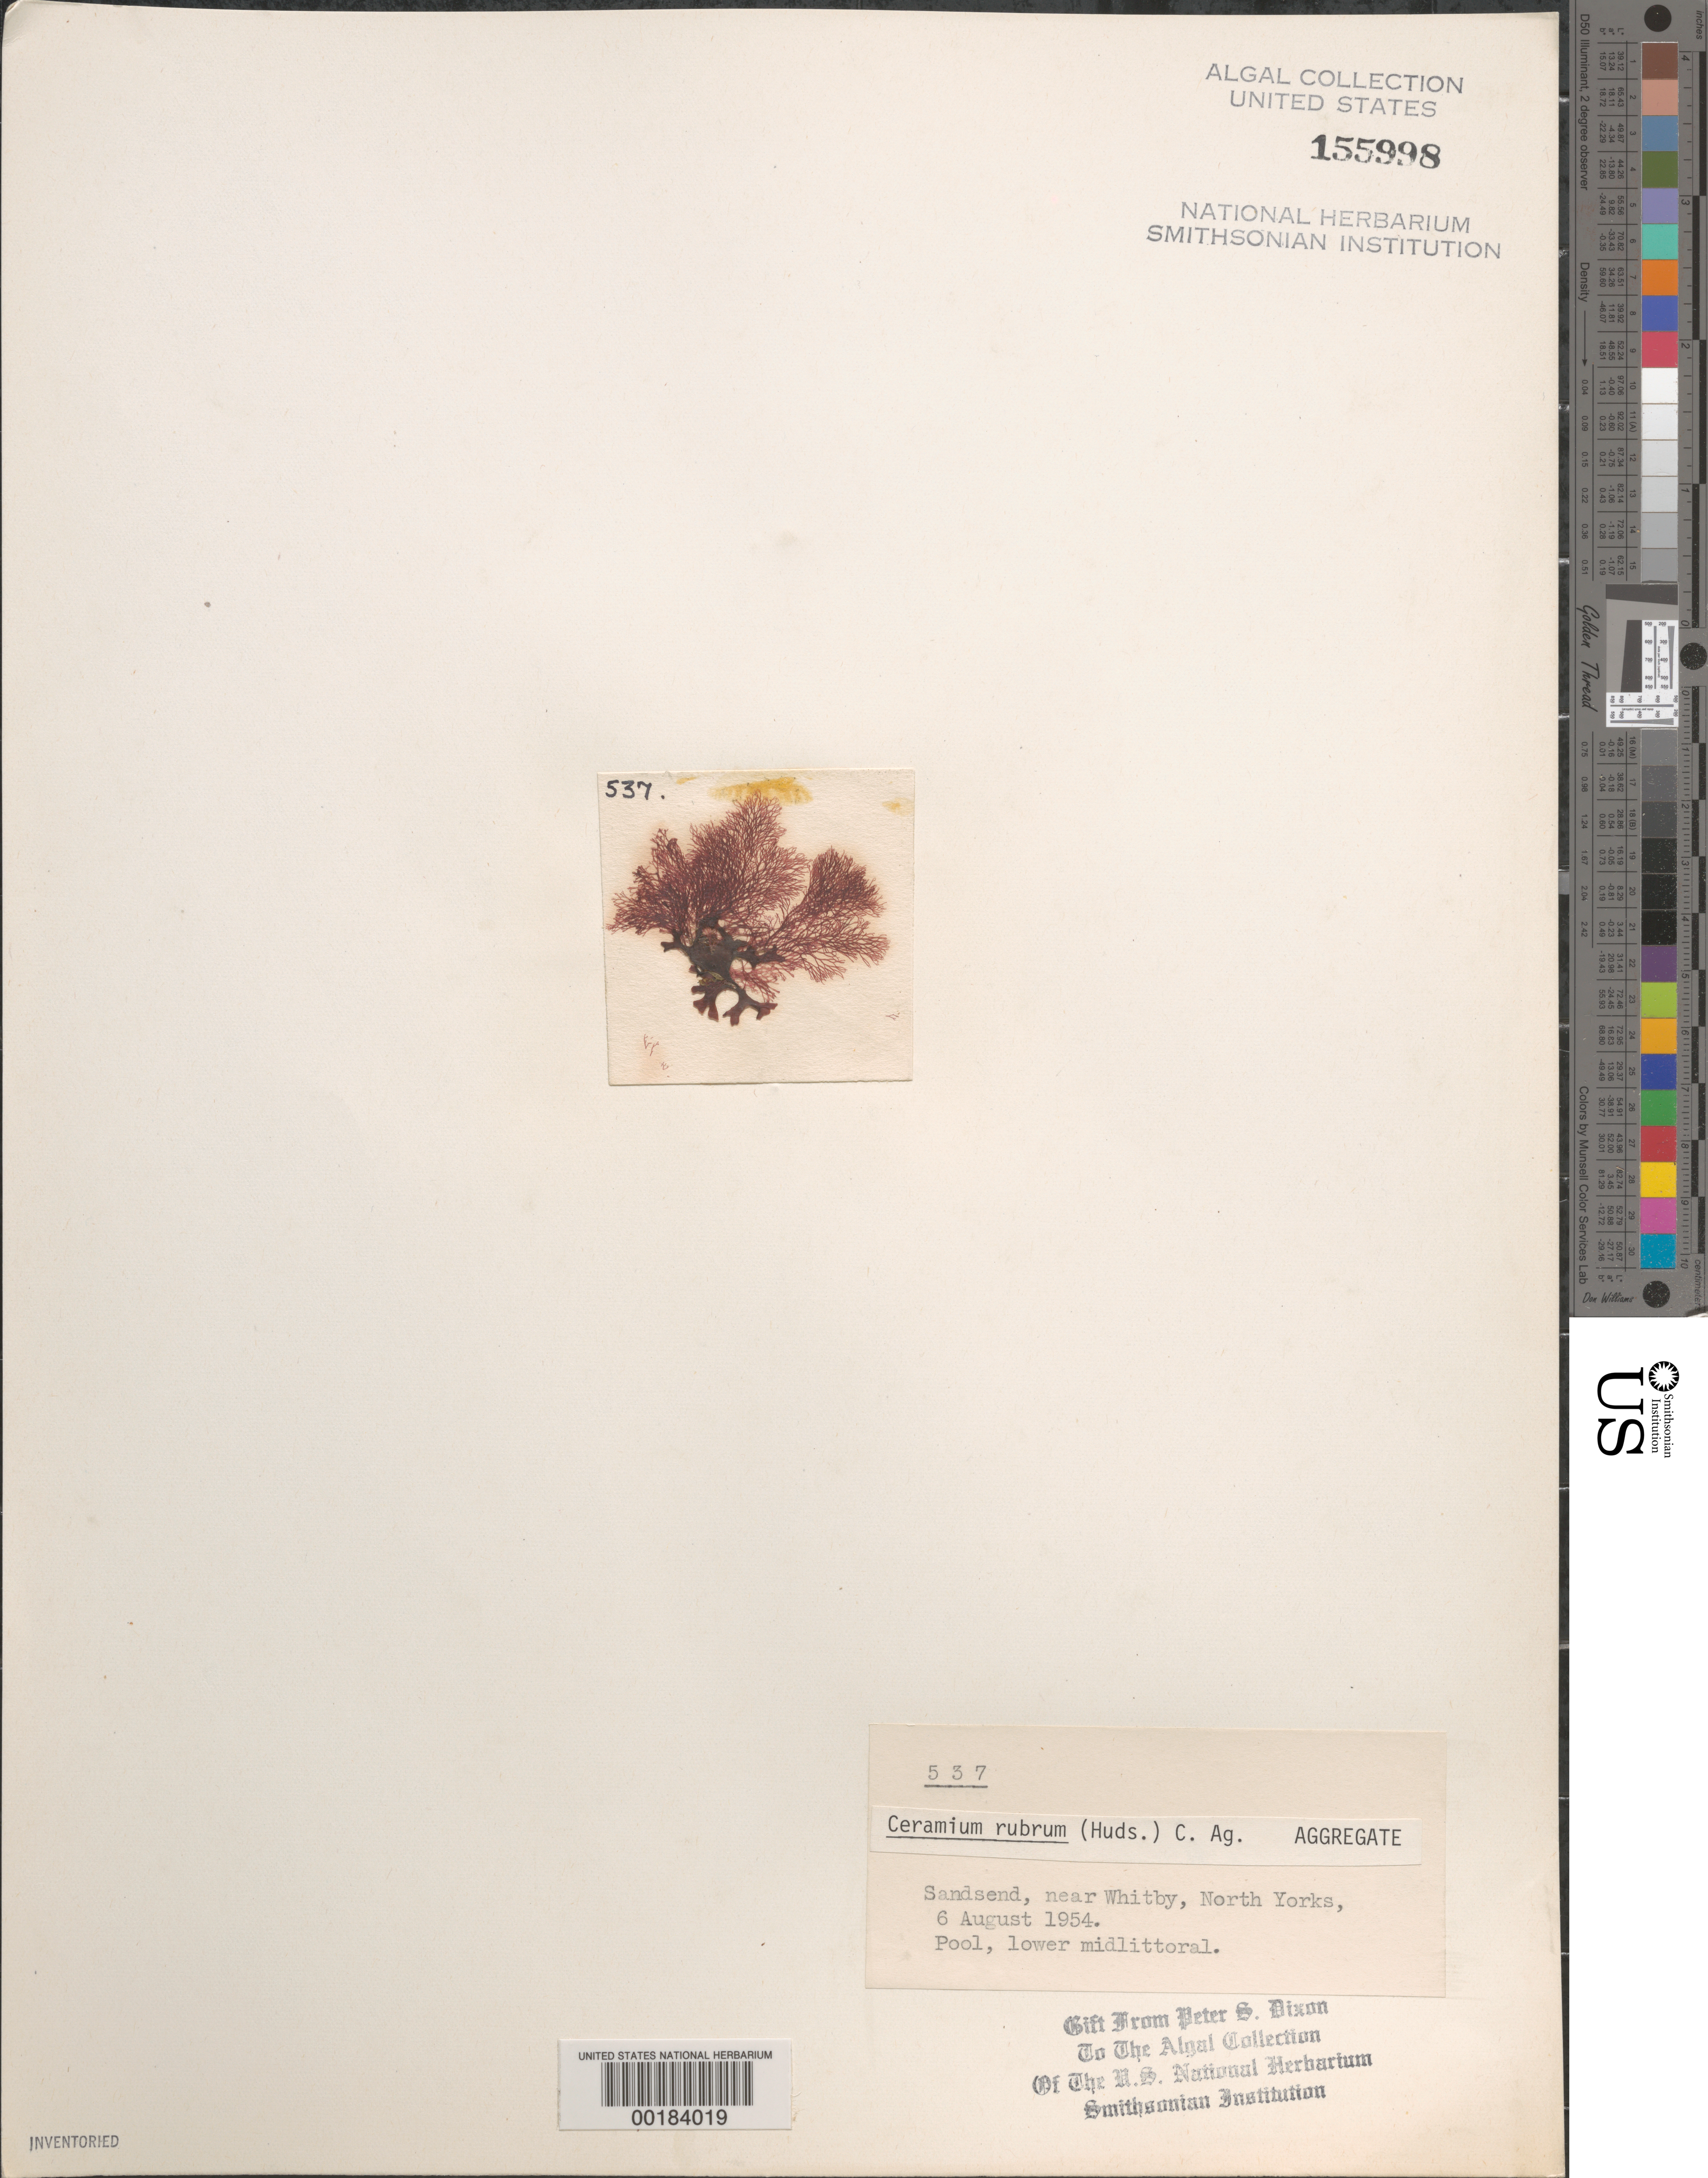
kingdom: Plantae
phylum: Rhodophyta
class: Florideophyceae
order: Ceramiales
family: Ceramiaceae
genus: Ceramium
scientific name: Ceramium rubrum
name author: C. Agardh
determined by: Dixon, P. S.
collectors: P. S. Dixon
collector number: PSD 537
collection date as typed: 06 Aug 1954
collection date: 1954-08-06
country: United Kingdom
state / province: England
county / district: North Yorkshire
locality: Sandsend, near Whitby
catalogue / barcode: US 155998